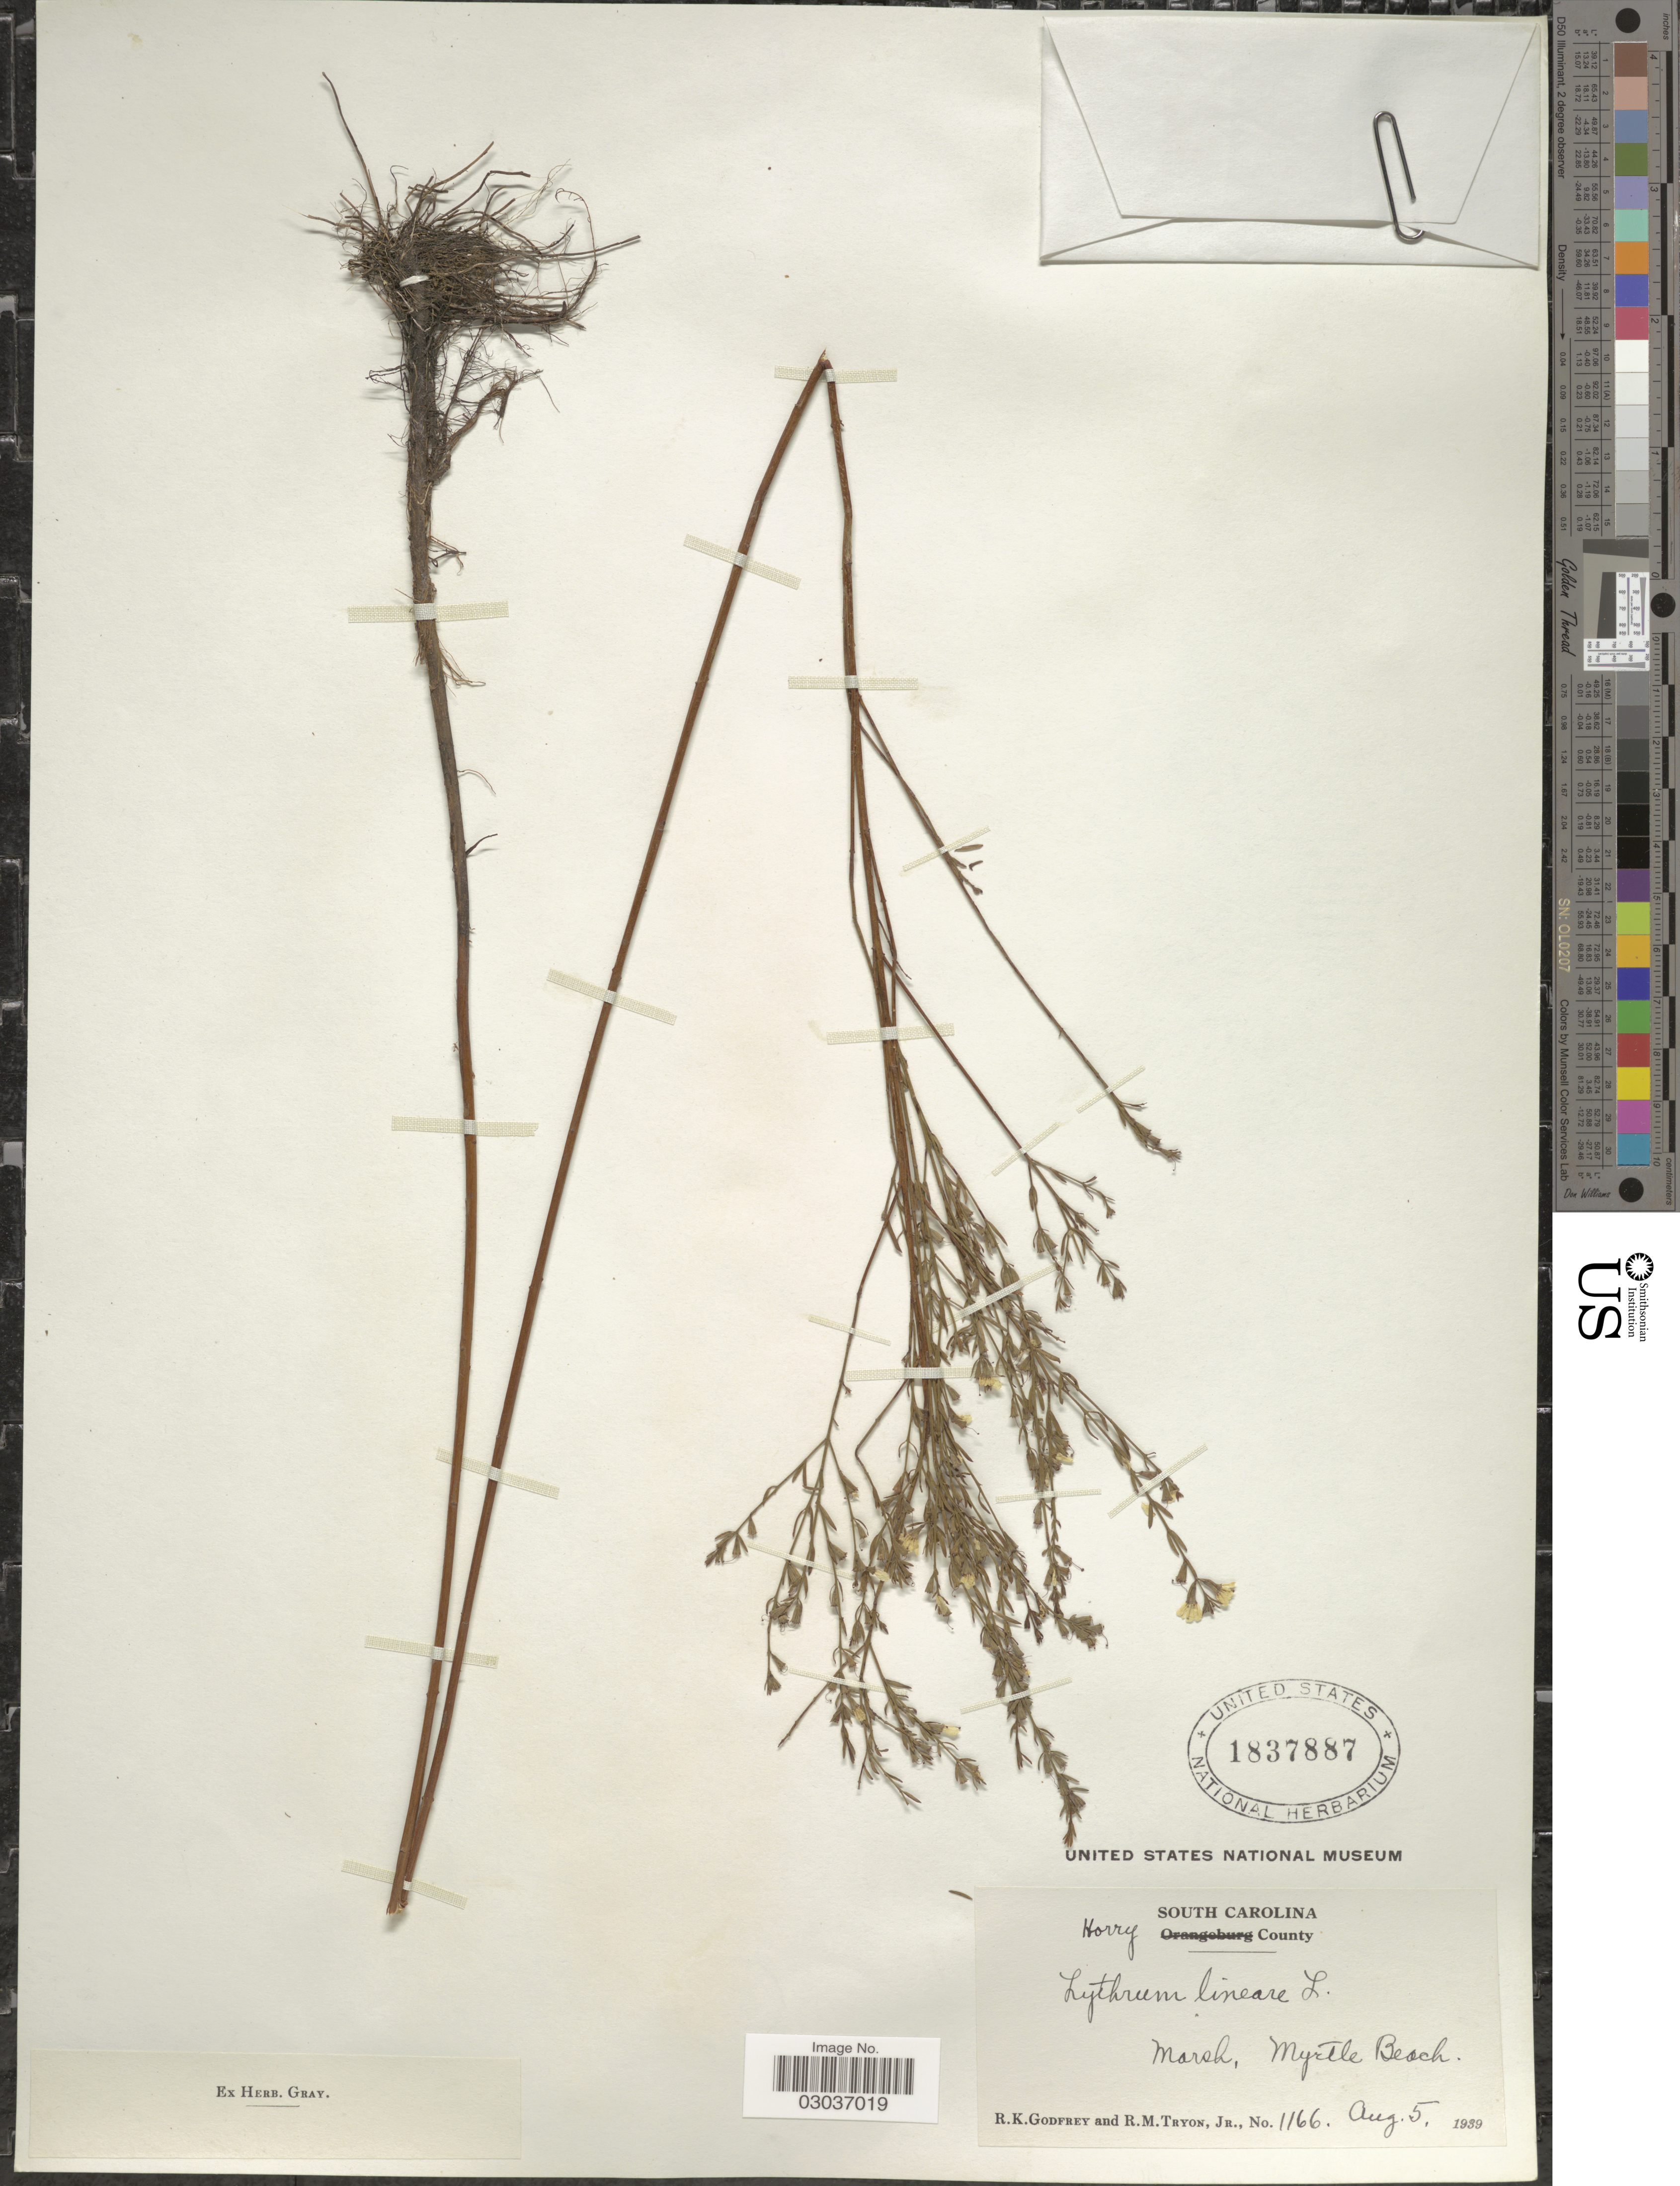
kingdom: Plantae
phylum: Tracheophyta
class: Magnoliopsida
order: Myrtales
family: Lythraceae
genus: Lythrum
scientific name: Lythrum lineare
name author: L.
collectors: R. K. Godfrey & R. Tryon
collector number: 1166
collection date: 1939-08-05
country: United States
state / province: South Carolina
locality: Horry County, Marsh, Myrtle Beach.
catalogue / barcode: US 1837887